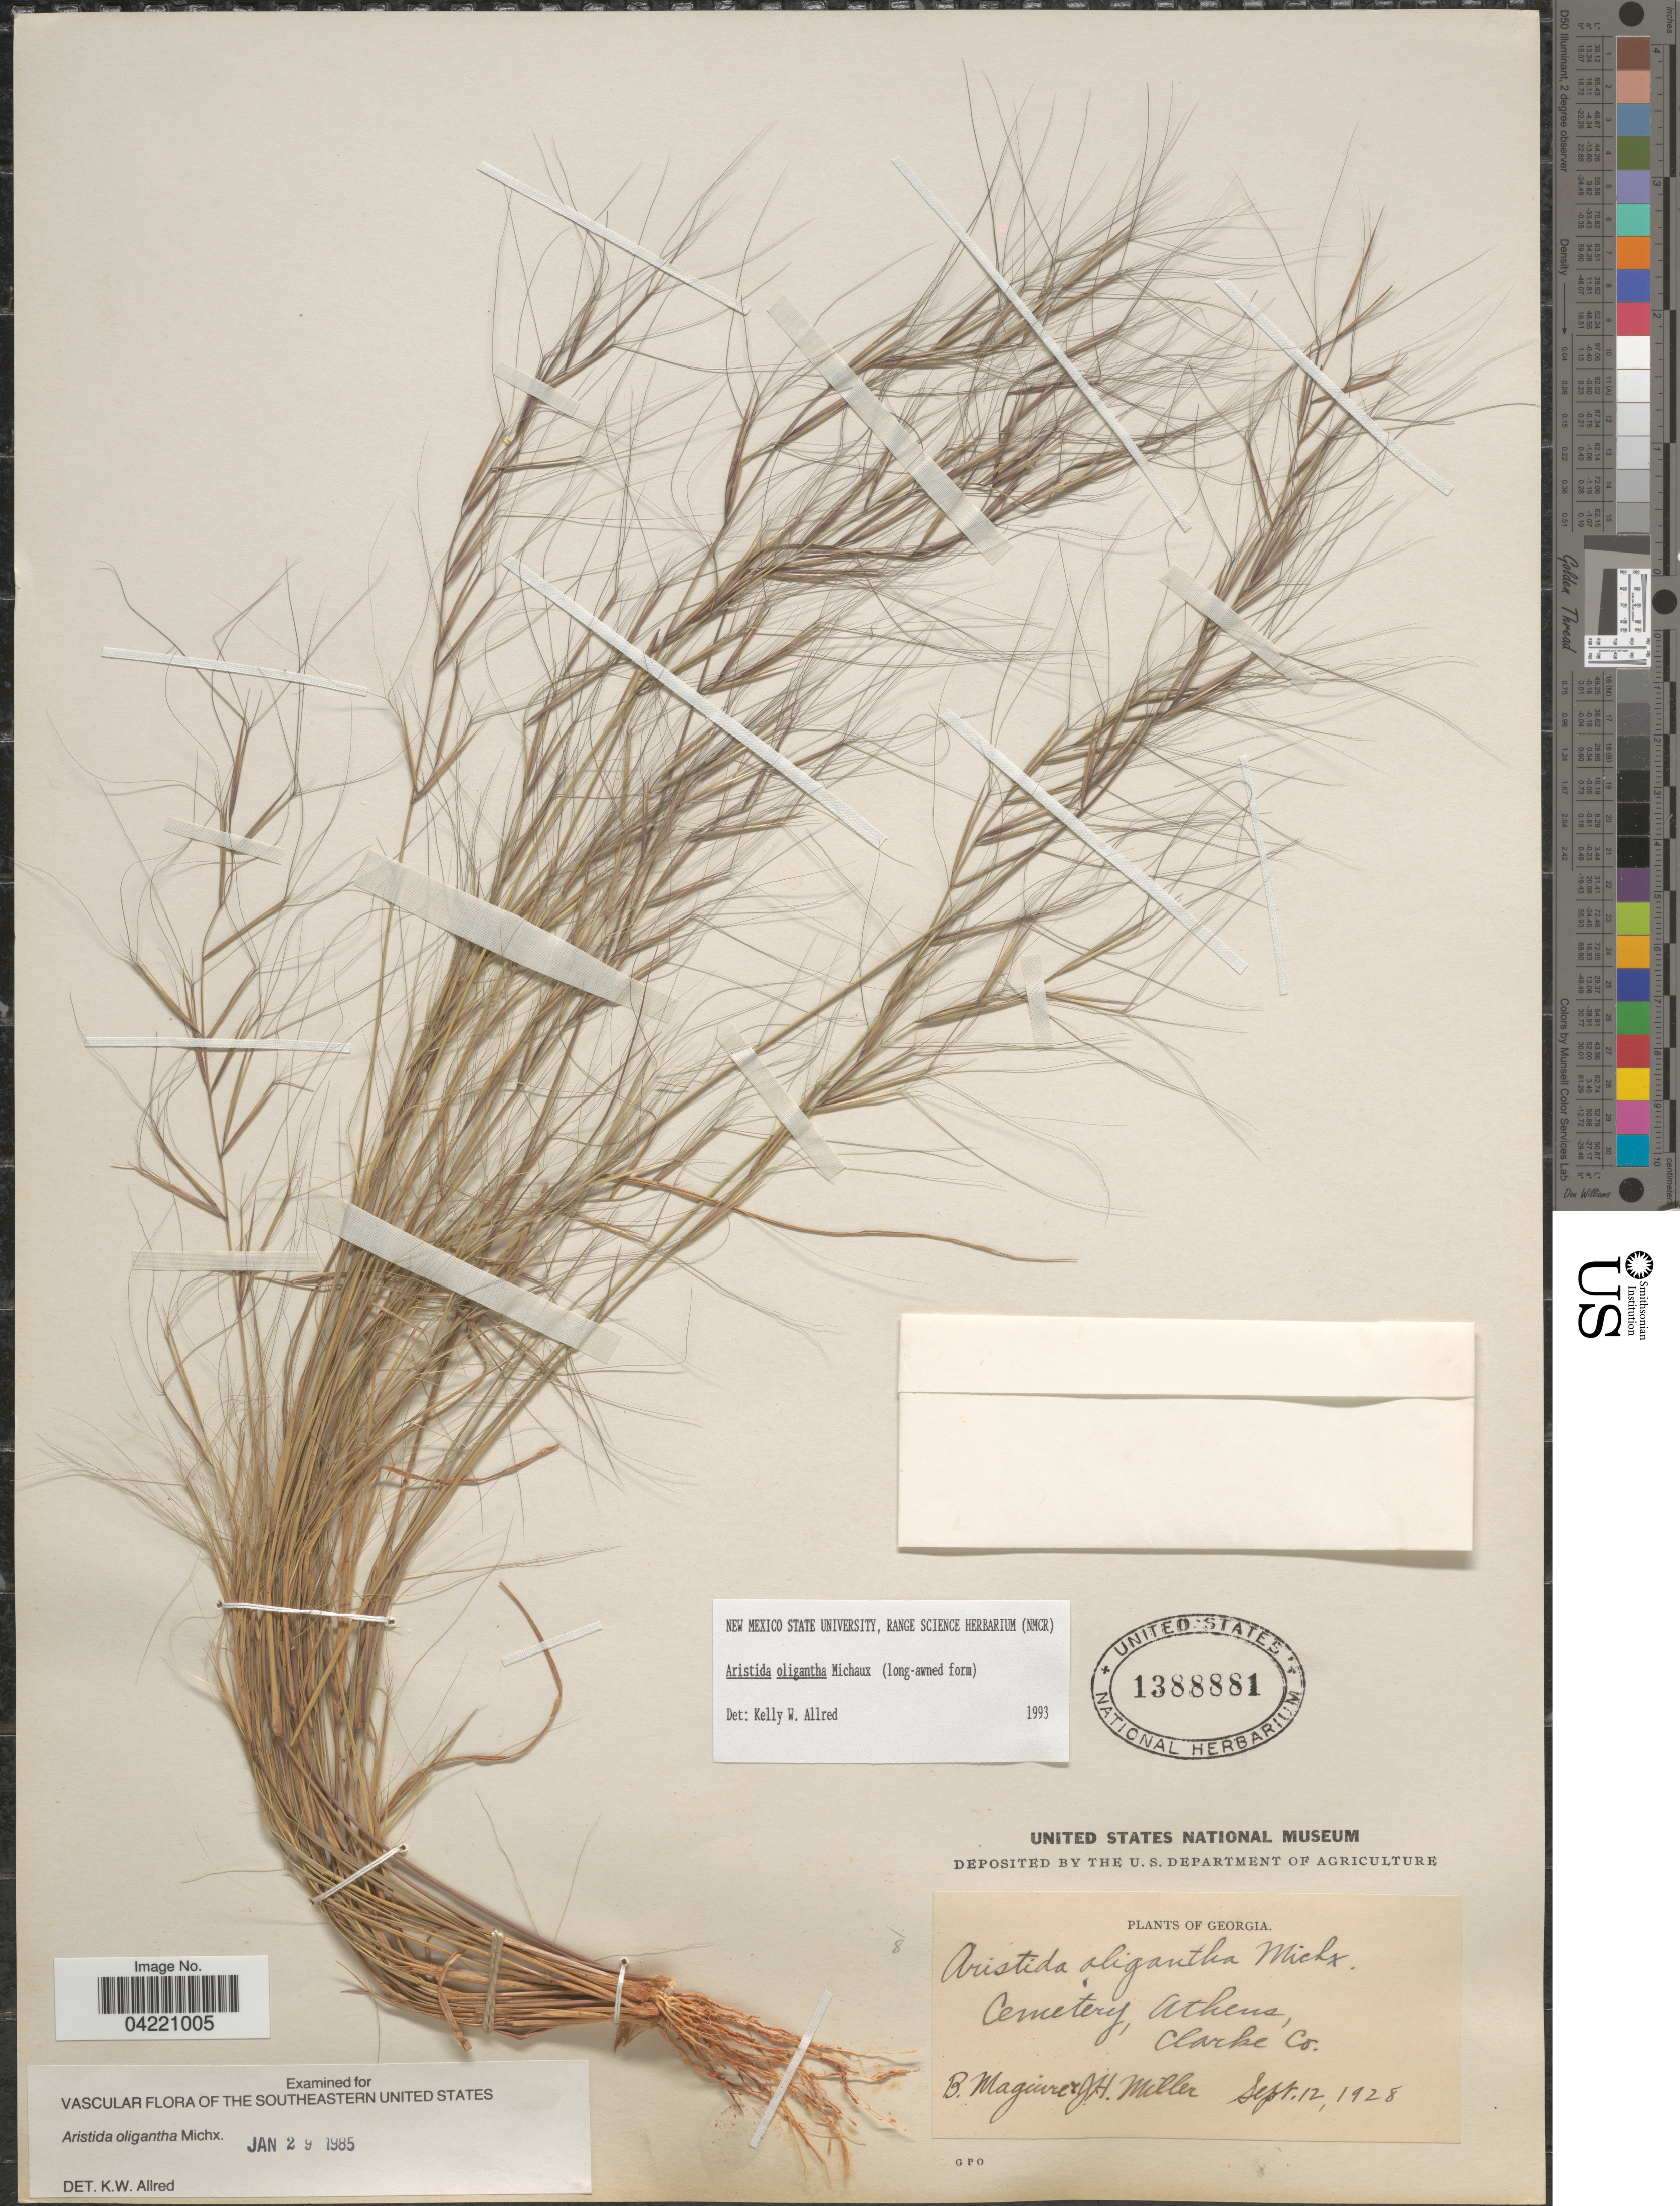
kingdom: Plantae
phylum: Tracheophyta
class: Liliopsida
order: Poales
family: Poaceae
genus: Aristida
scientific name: Aristida oligantha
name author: Michx.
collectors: B. Maguire & J. H. Miller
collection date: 1928-09-12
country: United States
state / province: Georgia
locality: Cemetry, Athens, Clarke Co.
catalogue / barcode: US 1388881